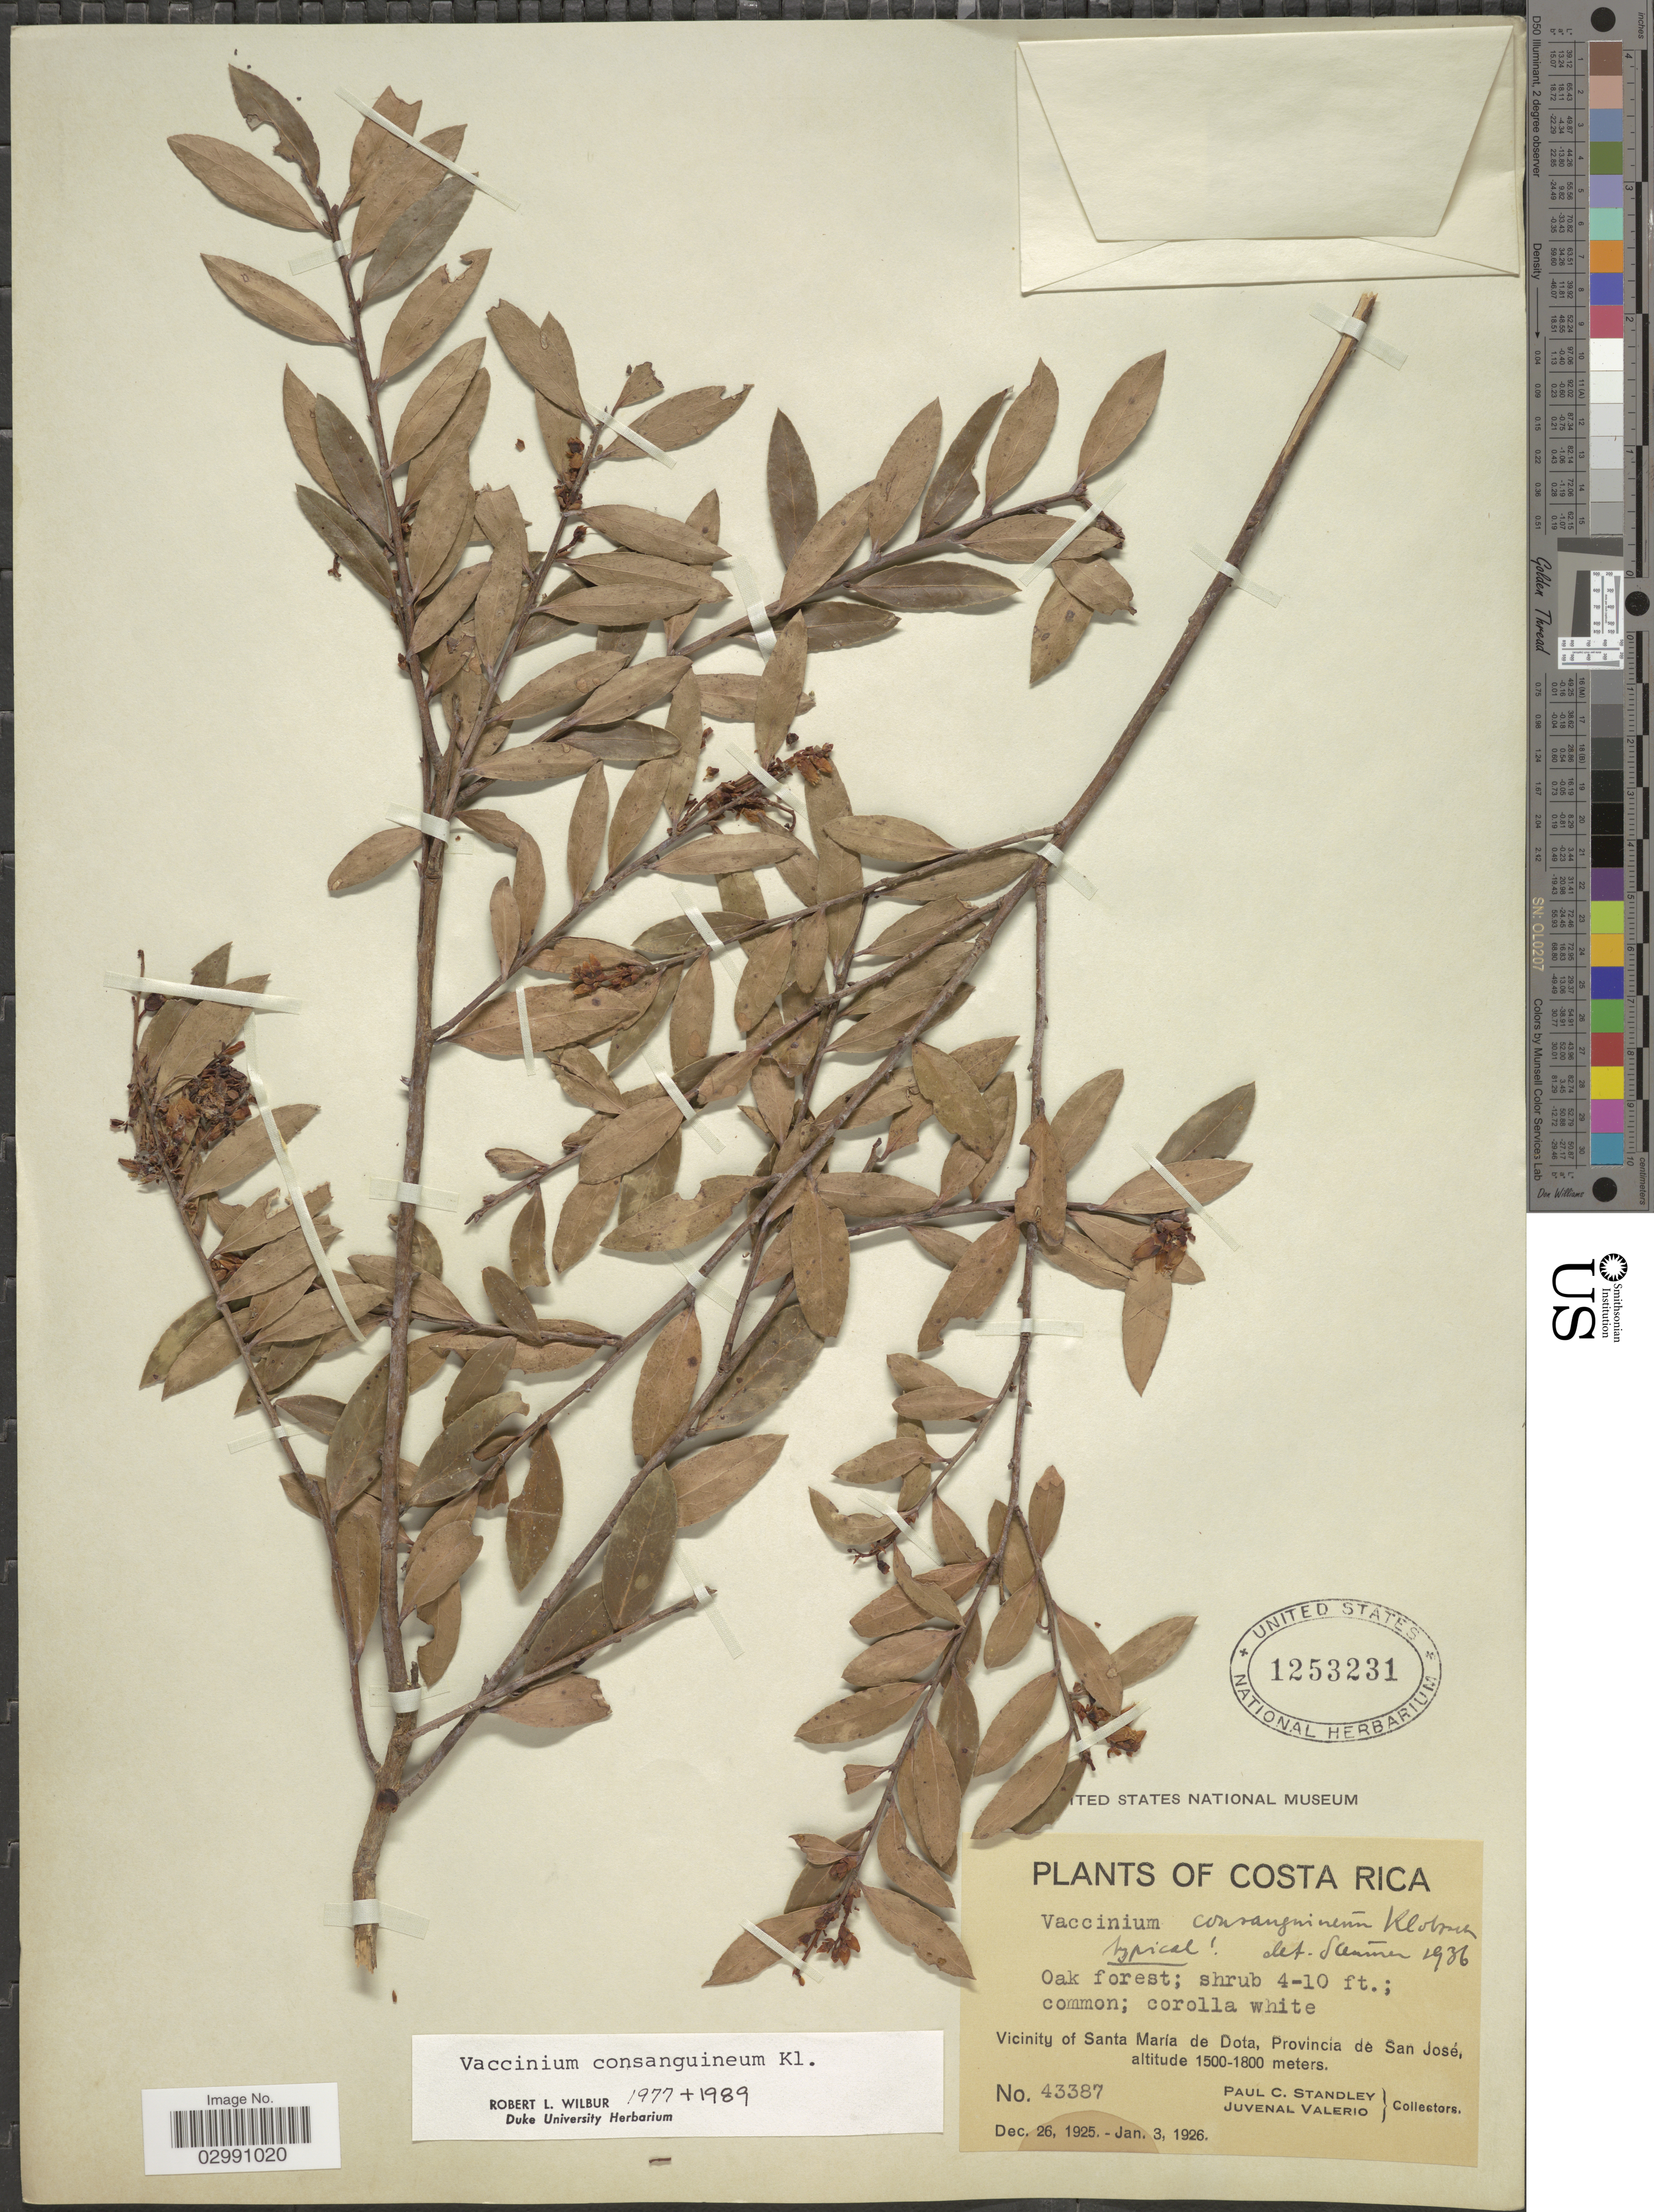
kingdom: Plantae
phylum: Tracheophyta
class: Magnoliopsida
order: Ericales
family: Ericaceae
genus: Vaccinium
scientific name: Vaccinium consanguineum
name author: Klotzsch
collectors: P. C. Standley & J. Valerio R.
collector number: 43387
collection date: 1925-12-26/1926-01-03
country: Costa Rica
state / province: San José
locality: Vicinity of Santa María de Dota.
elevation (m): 1500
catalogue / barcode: US 1253231